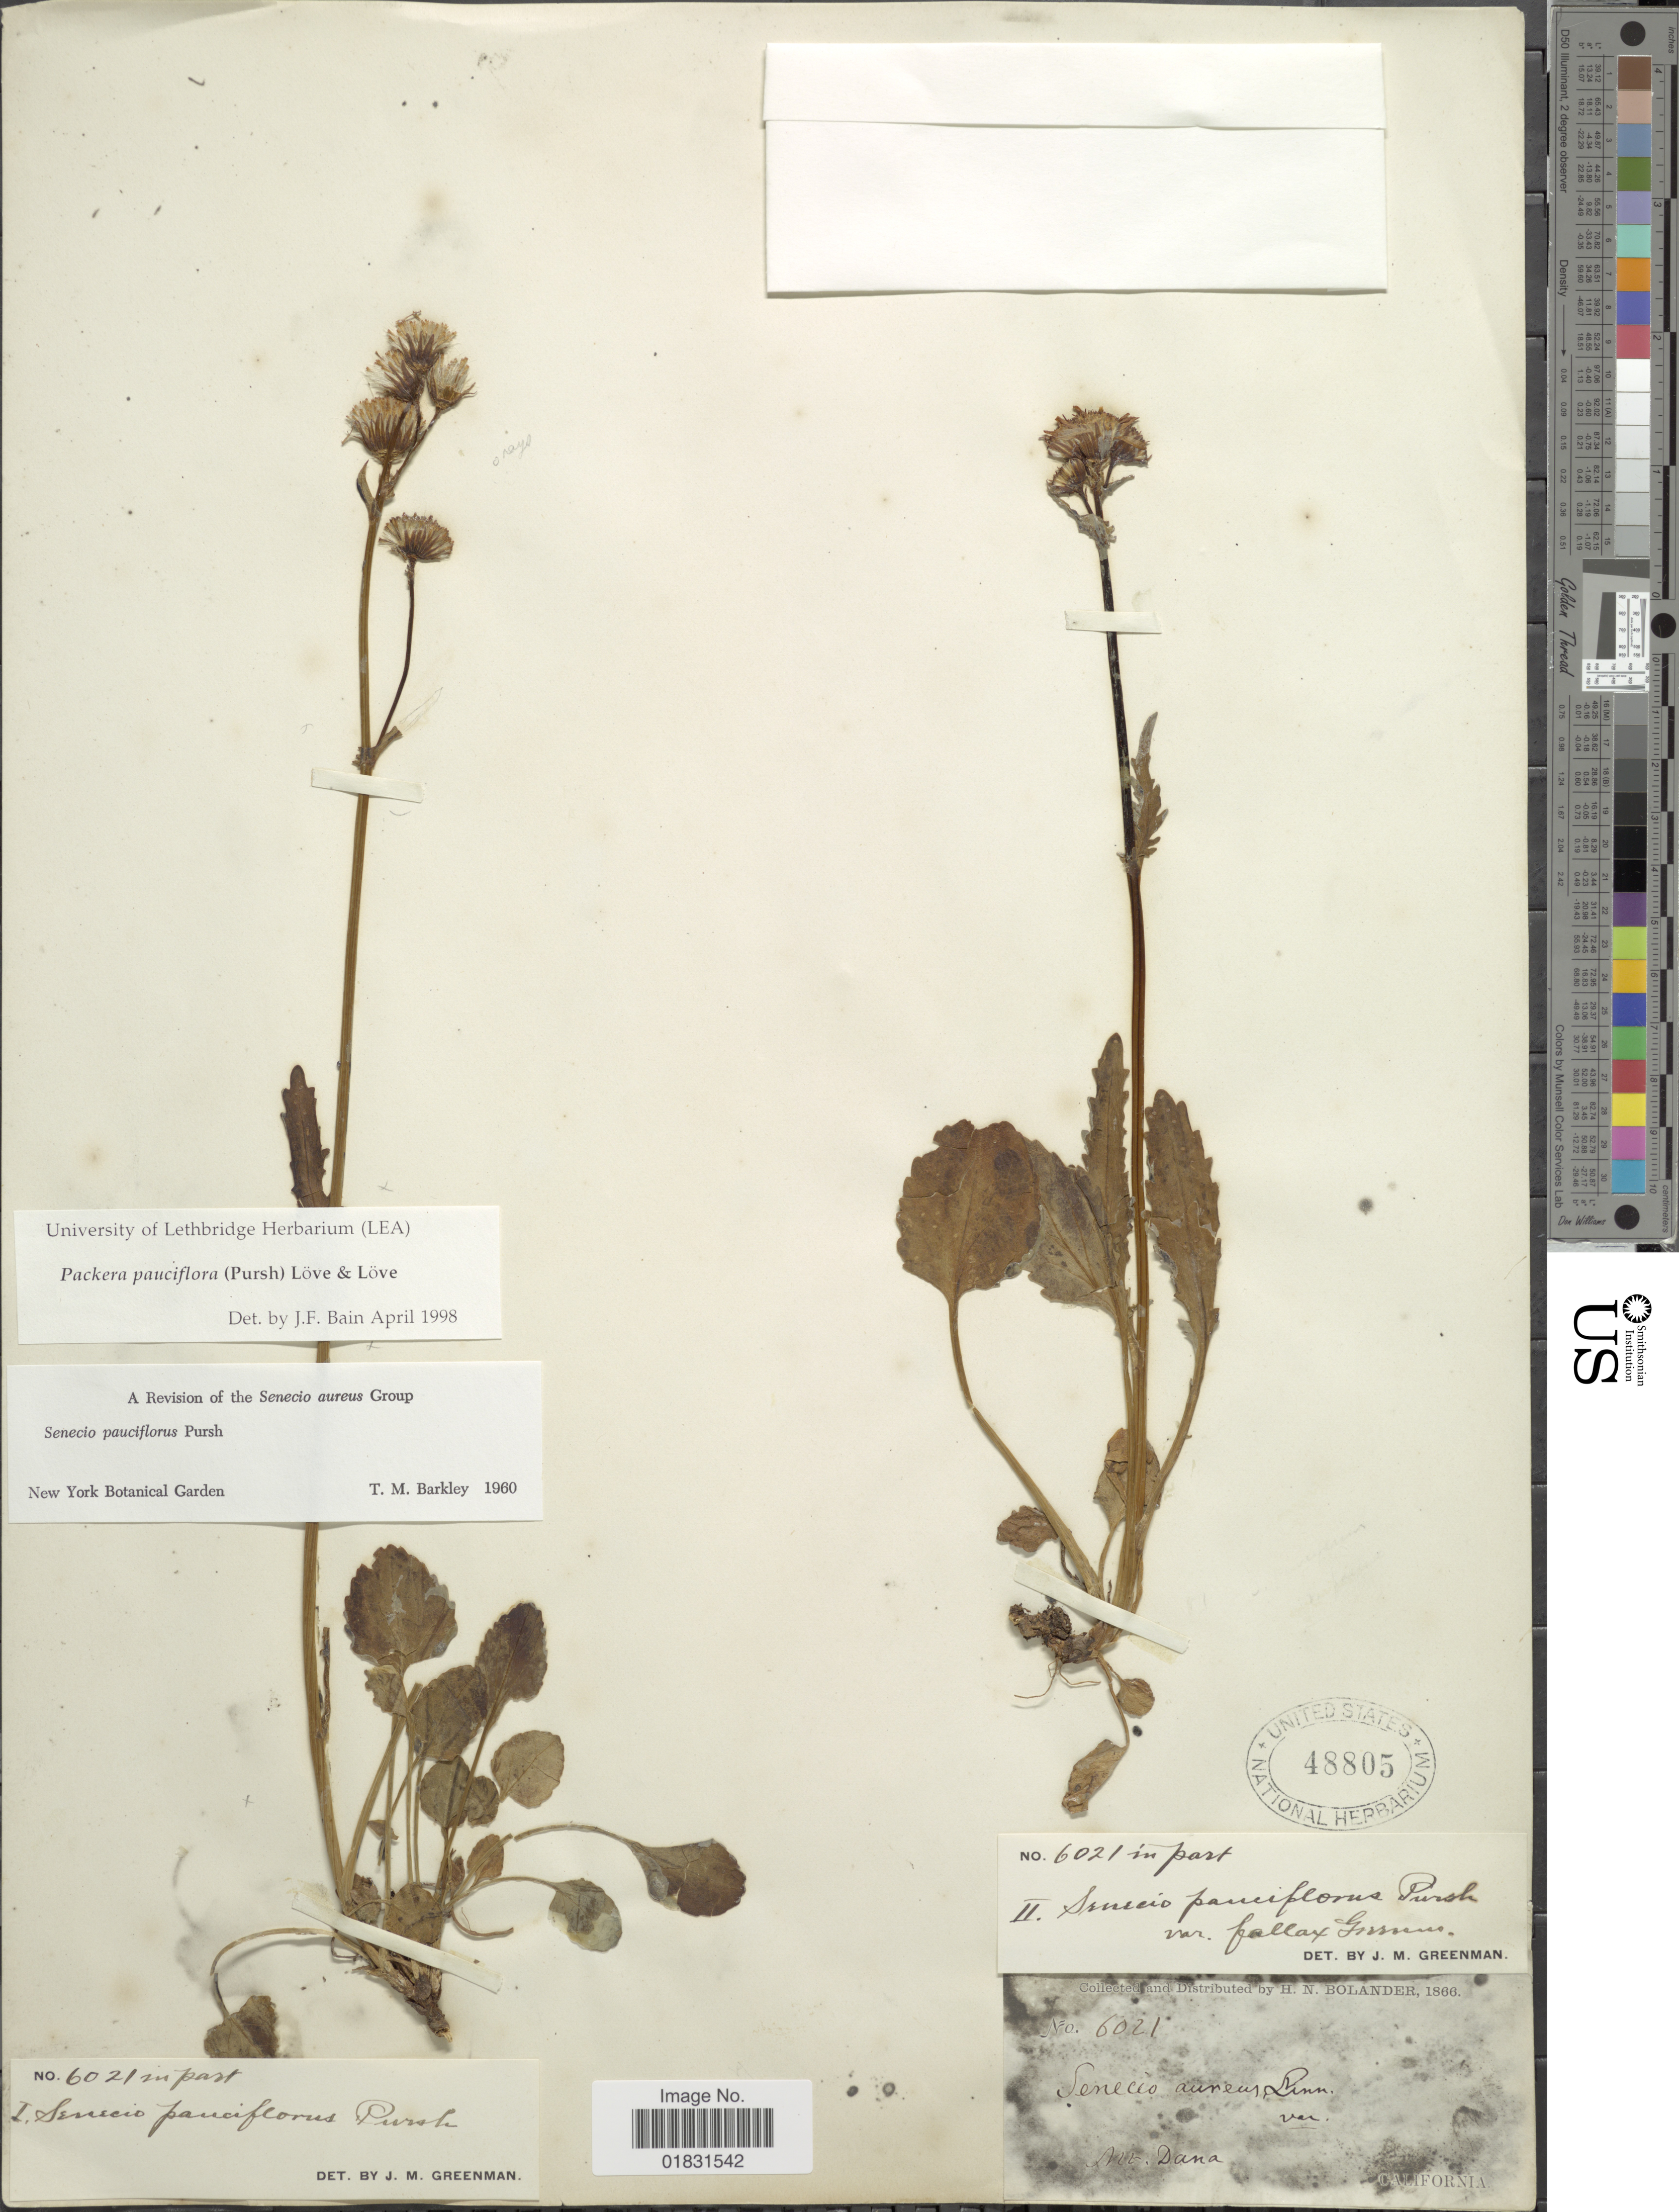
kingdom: Plantae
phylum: Tracheophyta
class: Magnoliopsida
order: Asterales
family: Asteraceae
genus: Packera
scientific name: Packera pauciflora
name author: (Pursh) W.A. Weber & Á. Löve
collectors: H. Bolander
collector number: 6021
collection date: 1866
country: United States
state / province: California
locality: Mt Dana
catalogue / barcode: US 48805